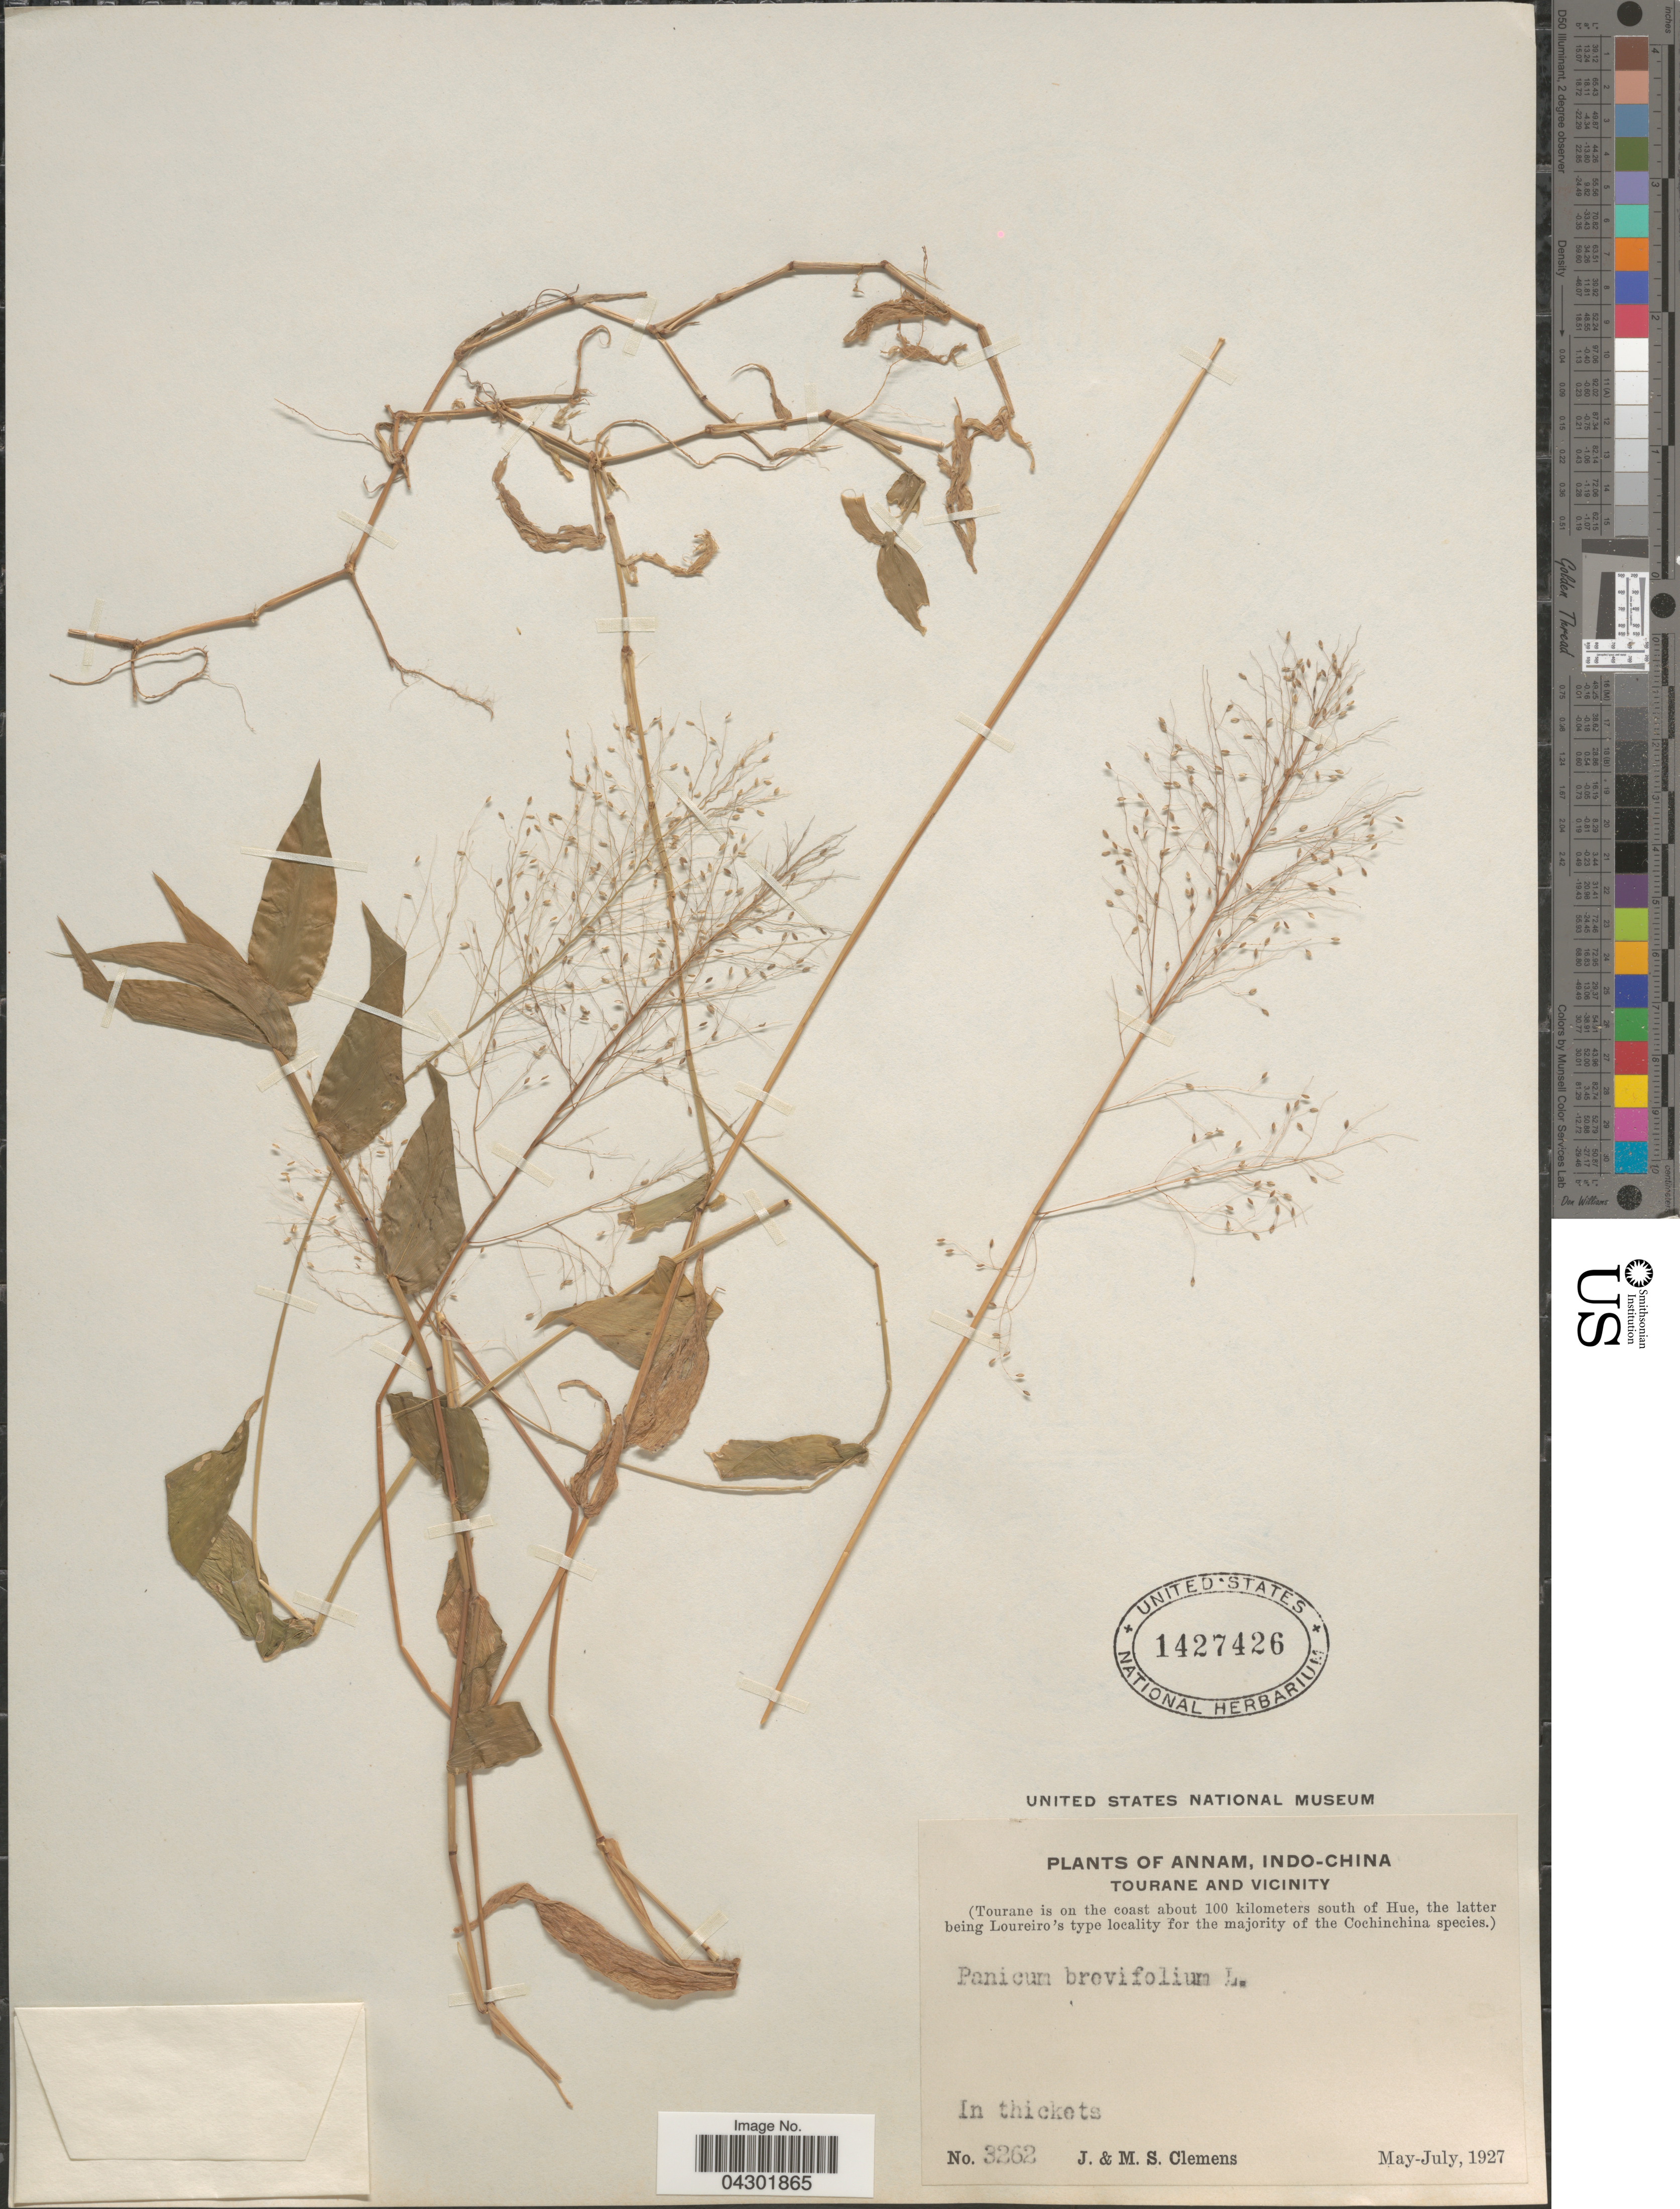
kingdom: Plantae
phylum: Tracheophyta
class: Liliopsida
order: Poales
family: Poaceae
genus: Panicum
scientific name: Panicum brevifolium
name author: L.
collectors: J. Clemens & M. S. Clemens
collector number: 3262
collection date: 1927-05/1927-07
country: Vietnam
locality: Annam, Indo-China. Tourane and vicinity. (Tourane is on the coast about 100 kilometers south of Hue). In thickets.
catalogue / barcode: US 1427426